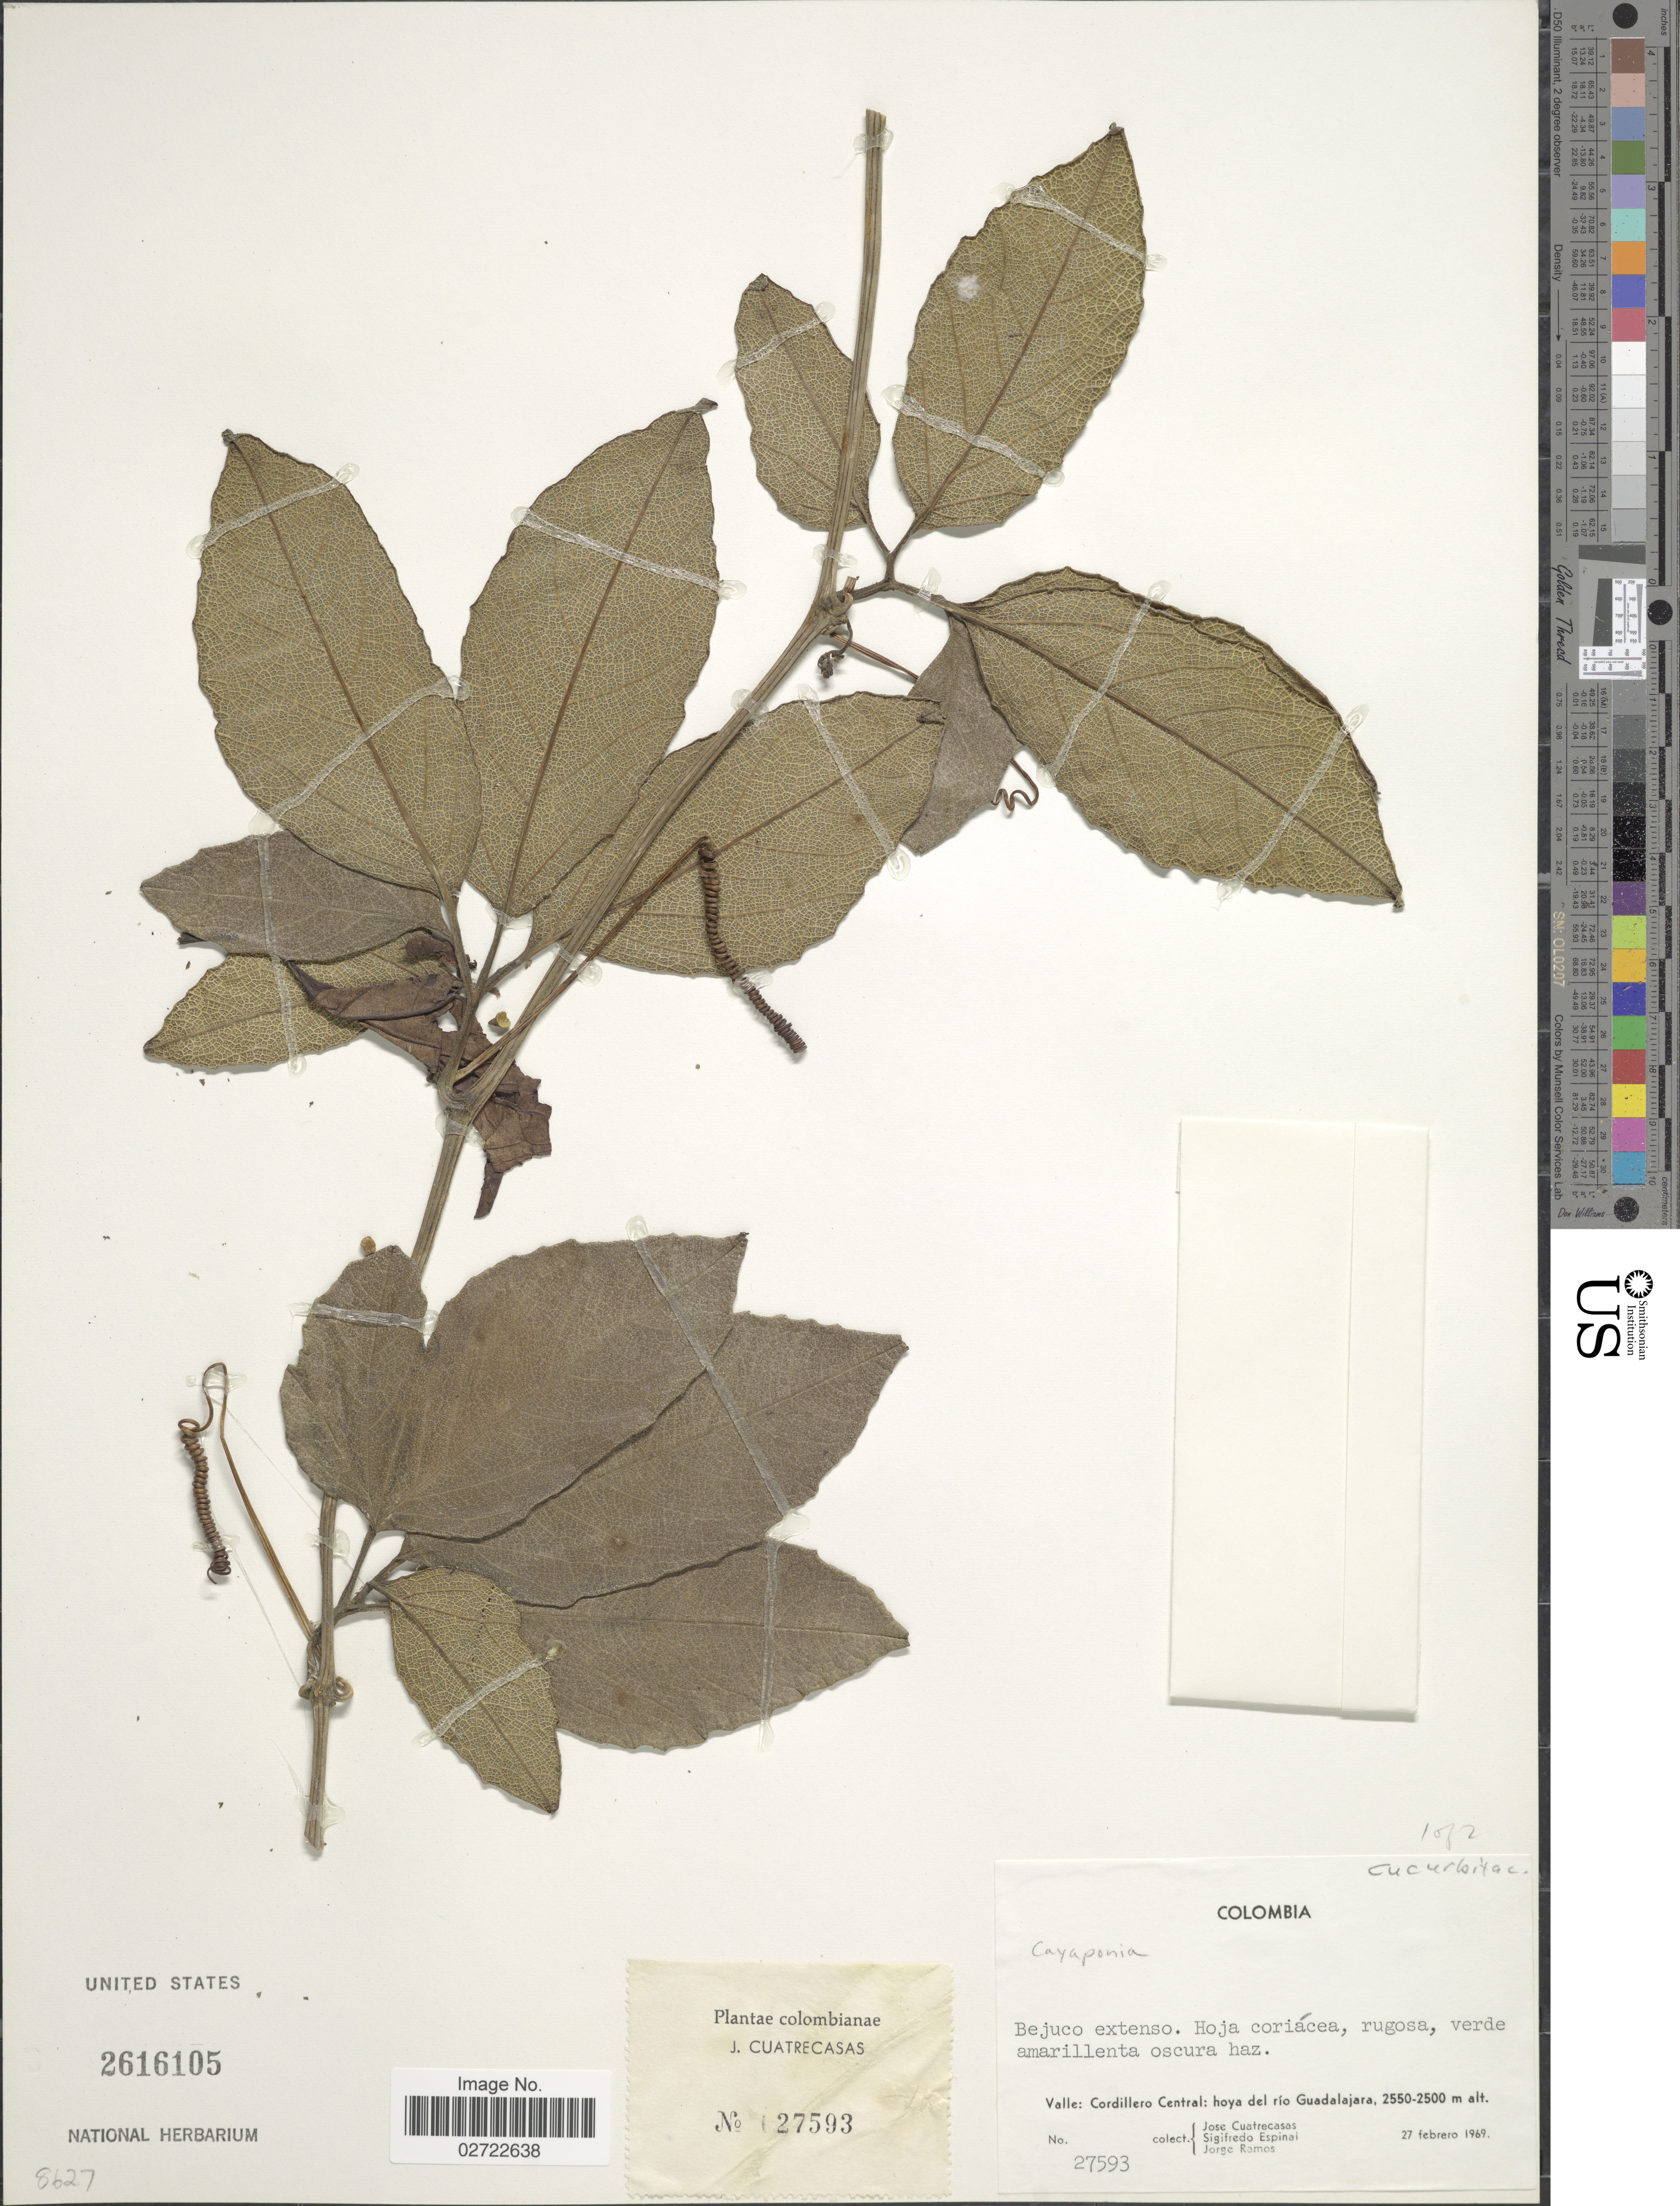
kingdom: Plantae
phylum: Tracheophyta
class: Magnoliopsida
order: Cucurbitales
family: Cucurbitaceae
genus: Cayaponia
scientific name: Cayaponia buraeavii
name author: Cogn.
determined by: Nee, Michael H.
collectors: J. Cuatrecasas, S. Espinal & J. Ramos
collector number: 27593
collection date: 1969-02-27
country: Colombia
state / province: Valle del Cauca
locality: Valle: Cordillera Central: hoya del rio Guadalajara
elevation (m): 2500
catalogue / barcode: US 2616105